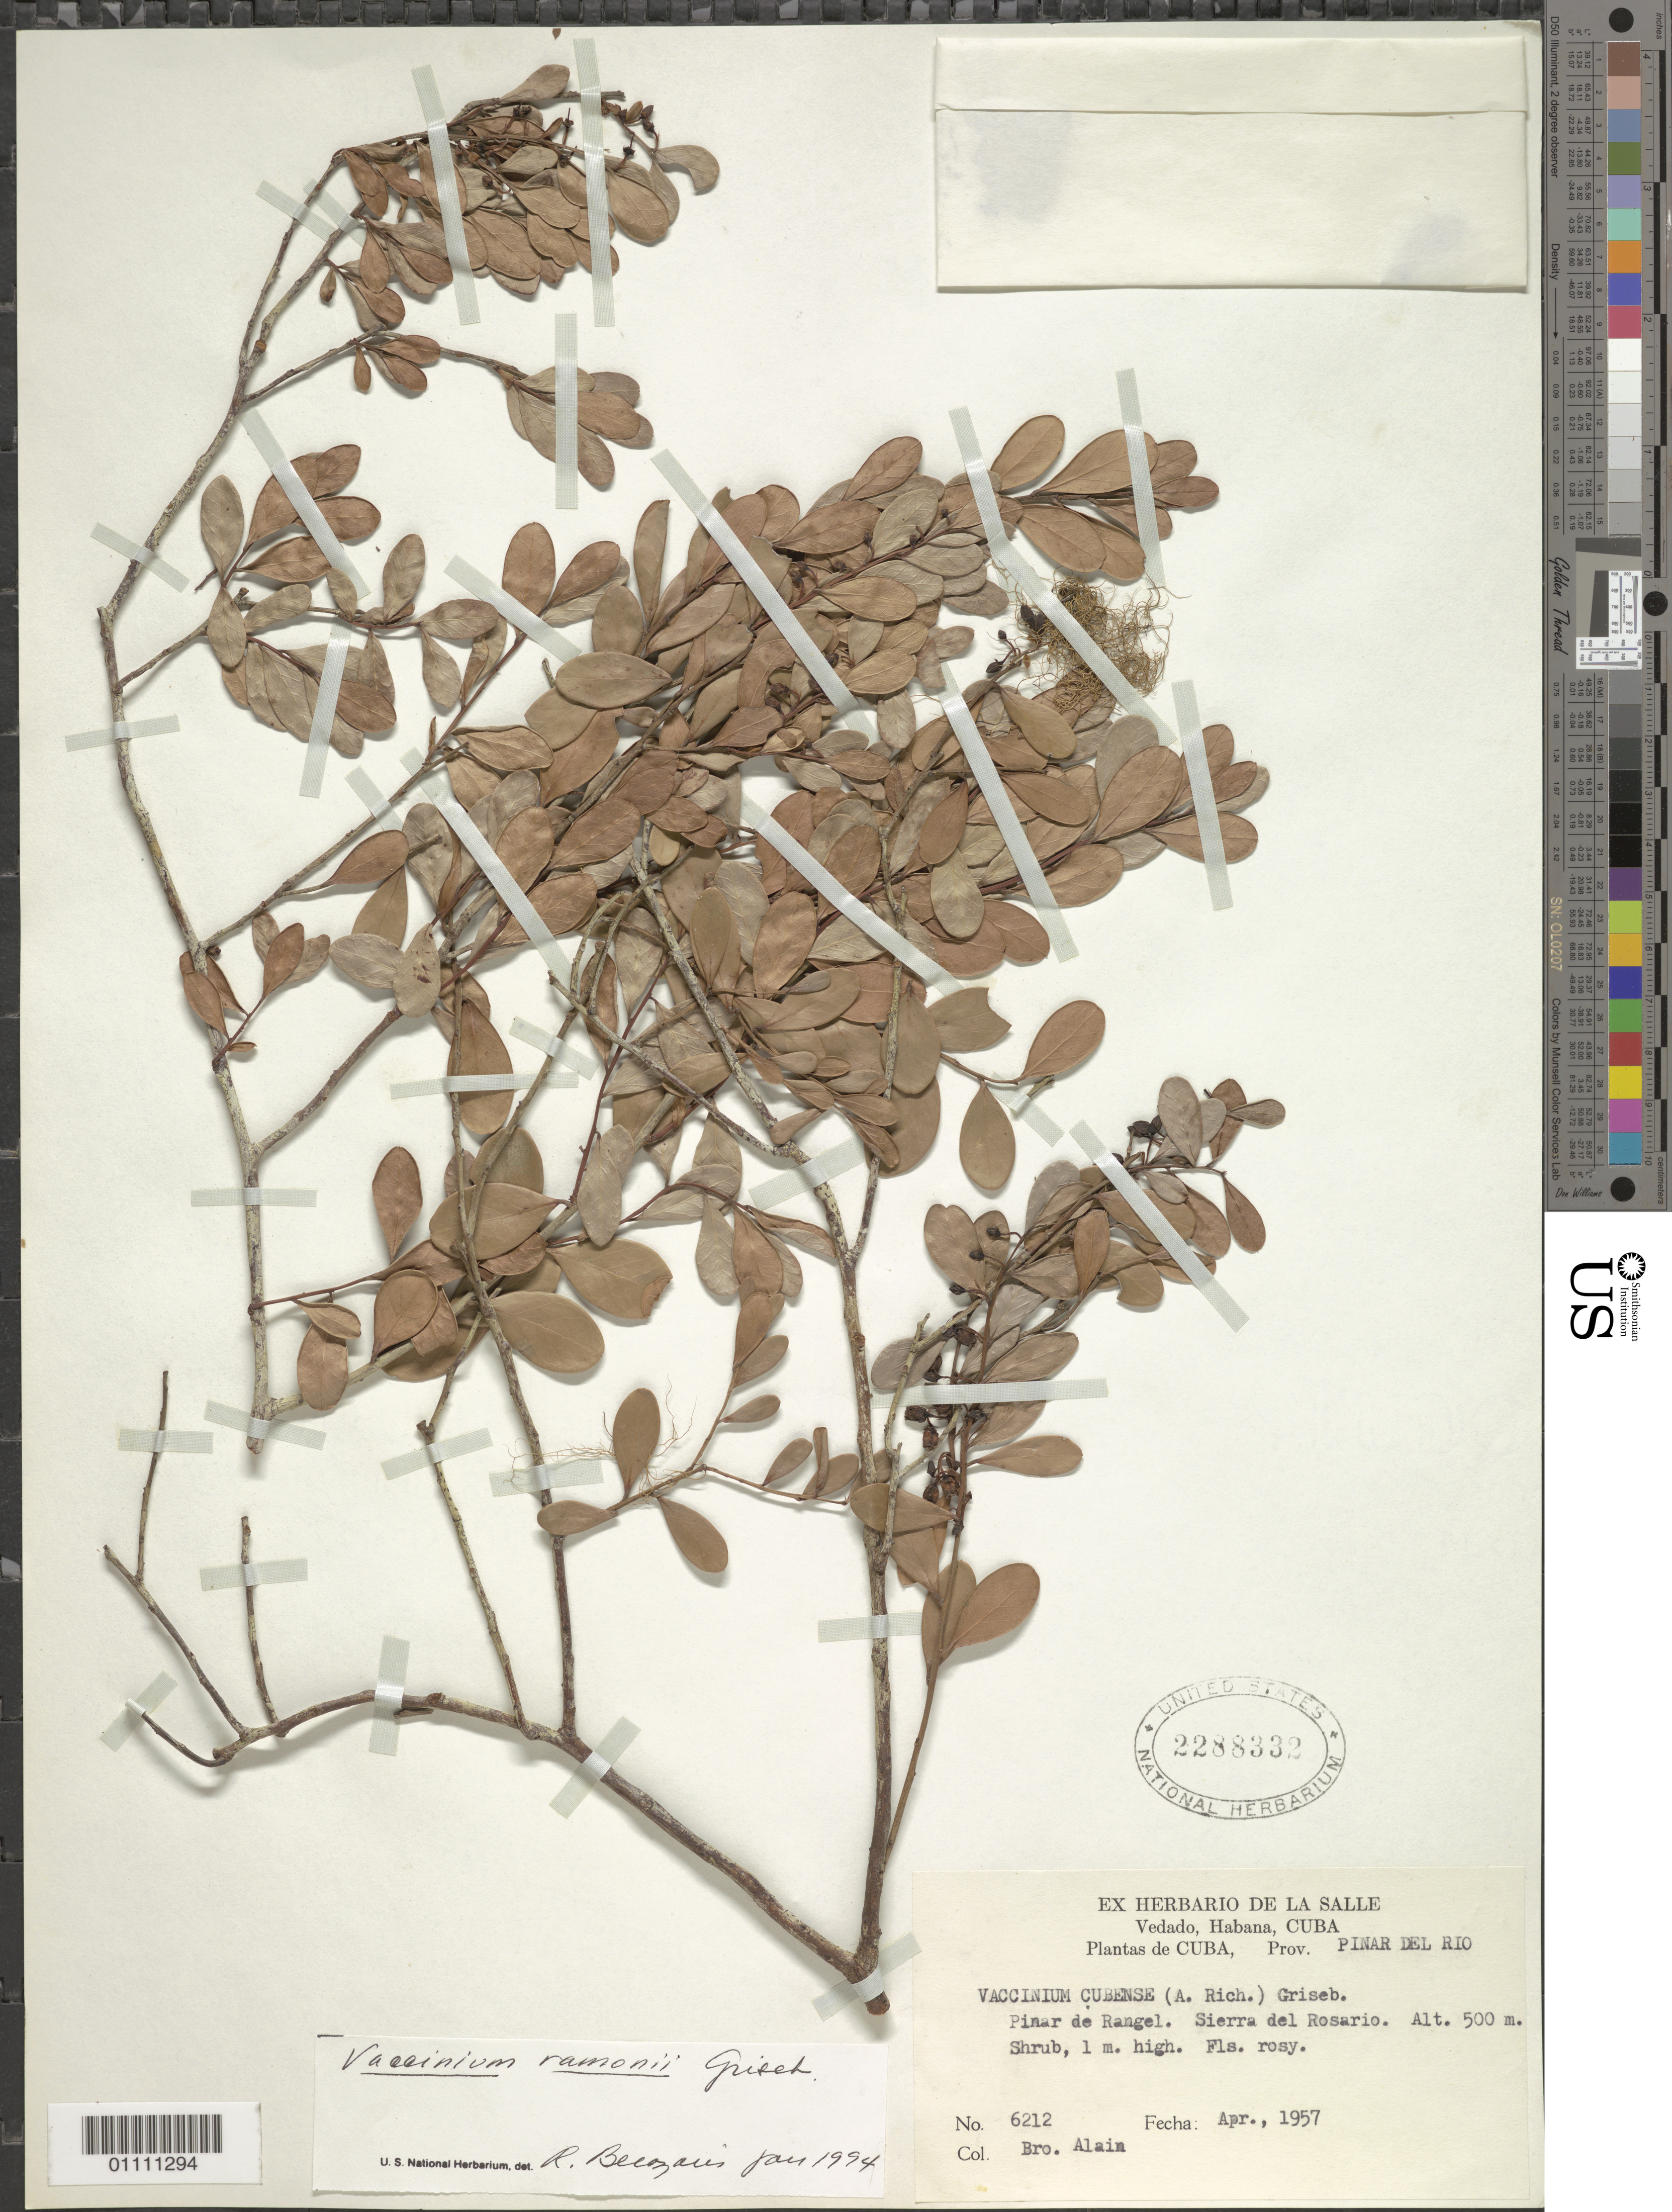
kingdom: Plantae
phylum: Tracheophyta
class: Magnoliopsida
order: Ericales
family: Ericaceae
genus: Vaccinium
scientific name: Vaccinium ramonii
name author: Griseb.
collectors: A. H. Liogier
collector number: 6212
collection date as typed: Apr 1957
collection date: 1957-04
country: Cuba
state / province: Pinar del Rio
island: Cuba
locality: Pinar de Rangel Sierra del Rosario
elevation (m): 500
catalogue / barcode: US 2288332